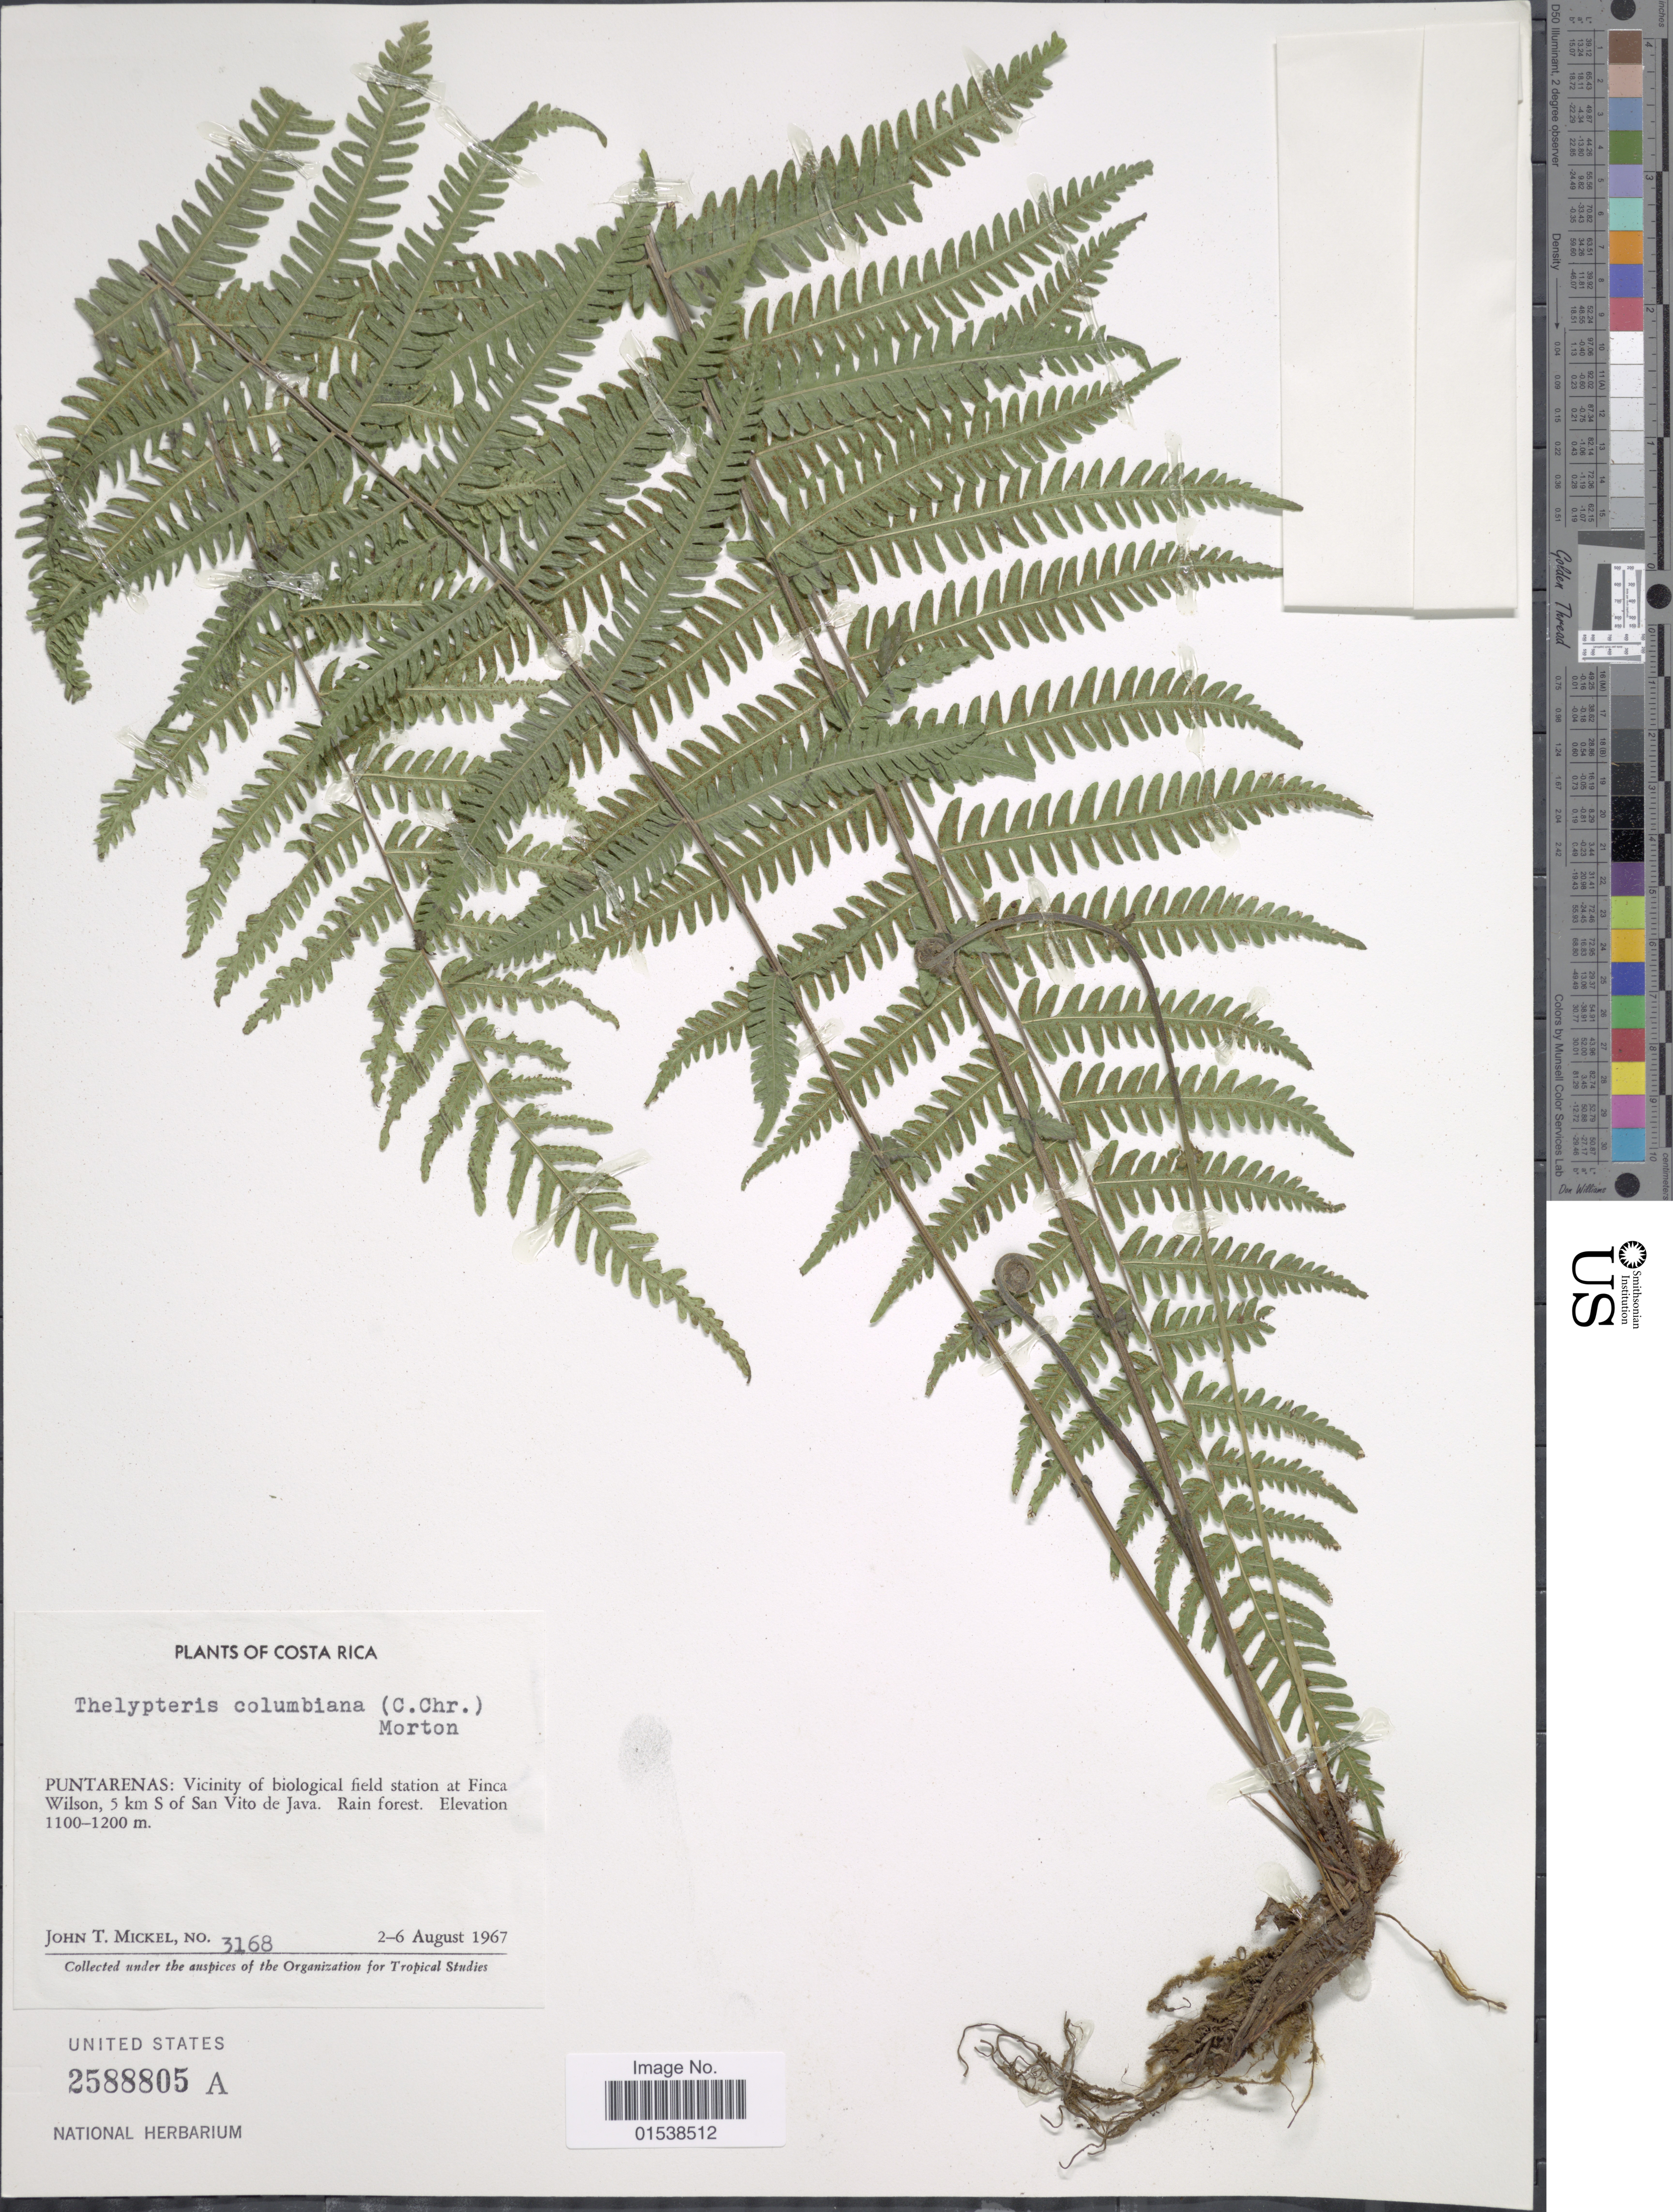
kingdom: Plantae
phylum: Tracheophyta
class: Polypodiopsida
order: Polypodiales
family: Thelypteridaceae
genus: Amauropelta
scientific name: Amauropelta oligocarpa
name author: (Humb. & Bonpl. ex Willd.) Pic. Serm.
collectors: J. T. Mickel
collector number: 3168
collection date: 1967-08-02/1967-08-06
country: Costa Rica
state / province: Puntarenas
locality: Puntarenas: Vicinity of biological field station at Finca Wilson, 5 km S of San Vito de Java, rain forest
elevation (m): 1100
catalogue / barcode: US 2588805A